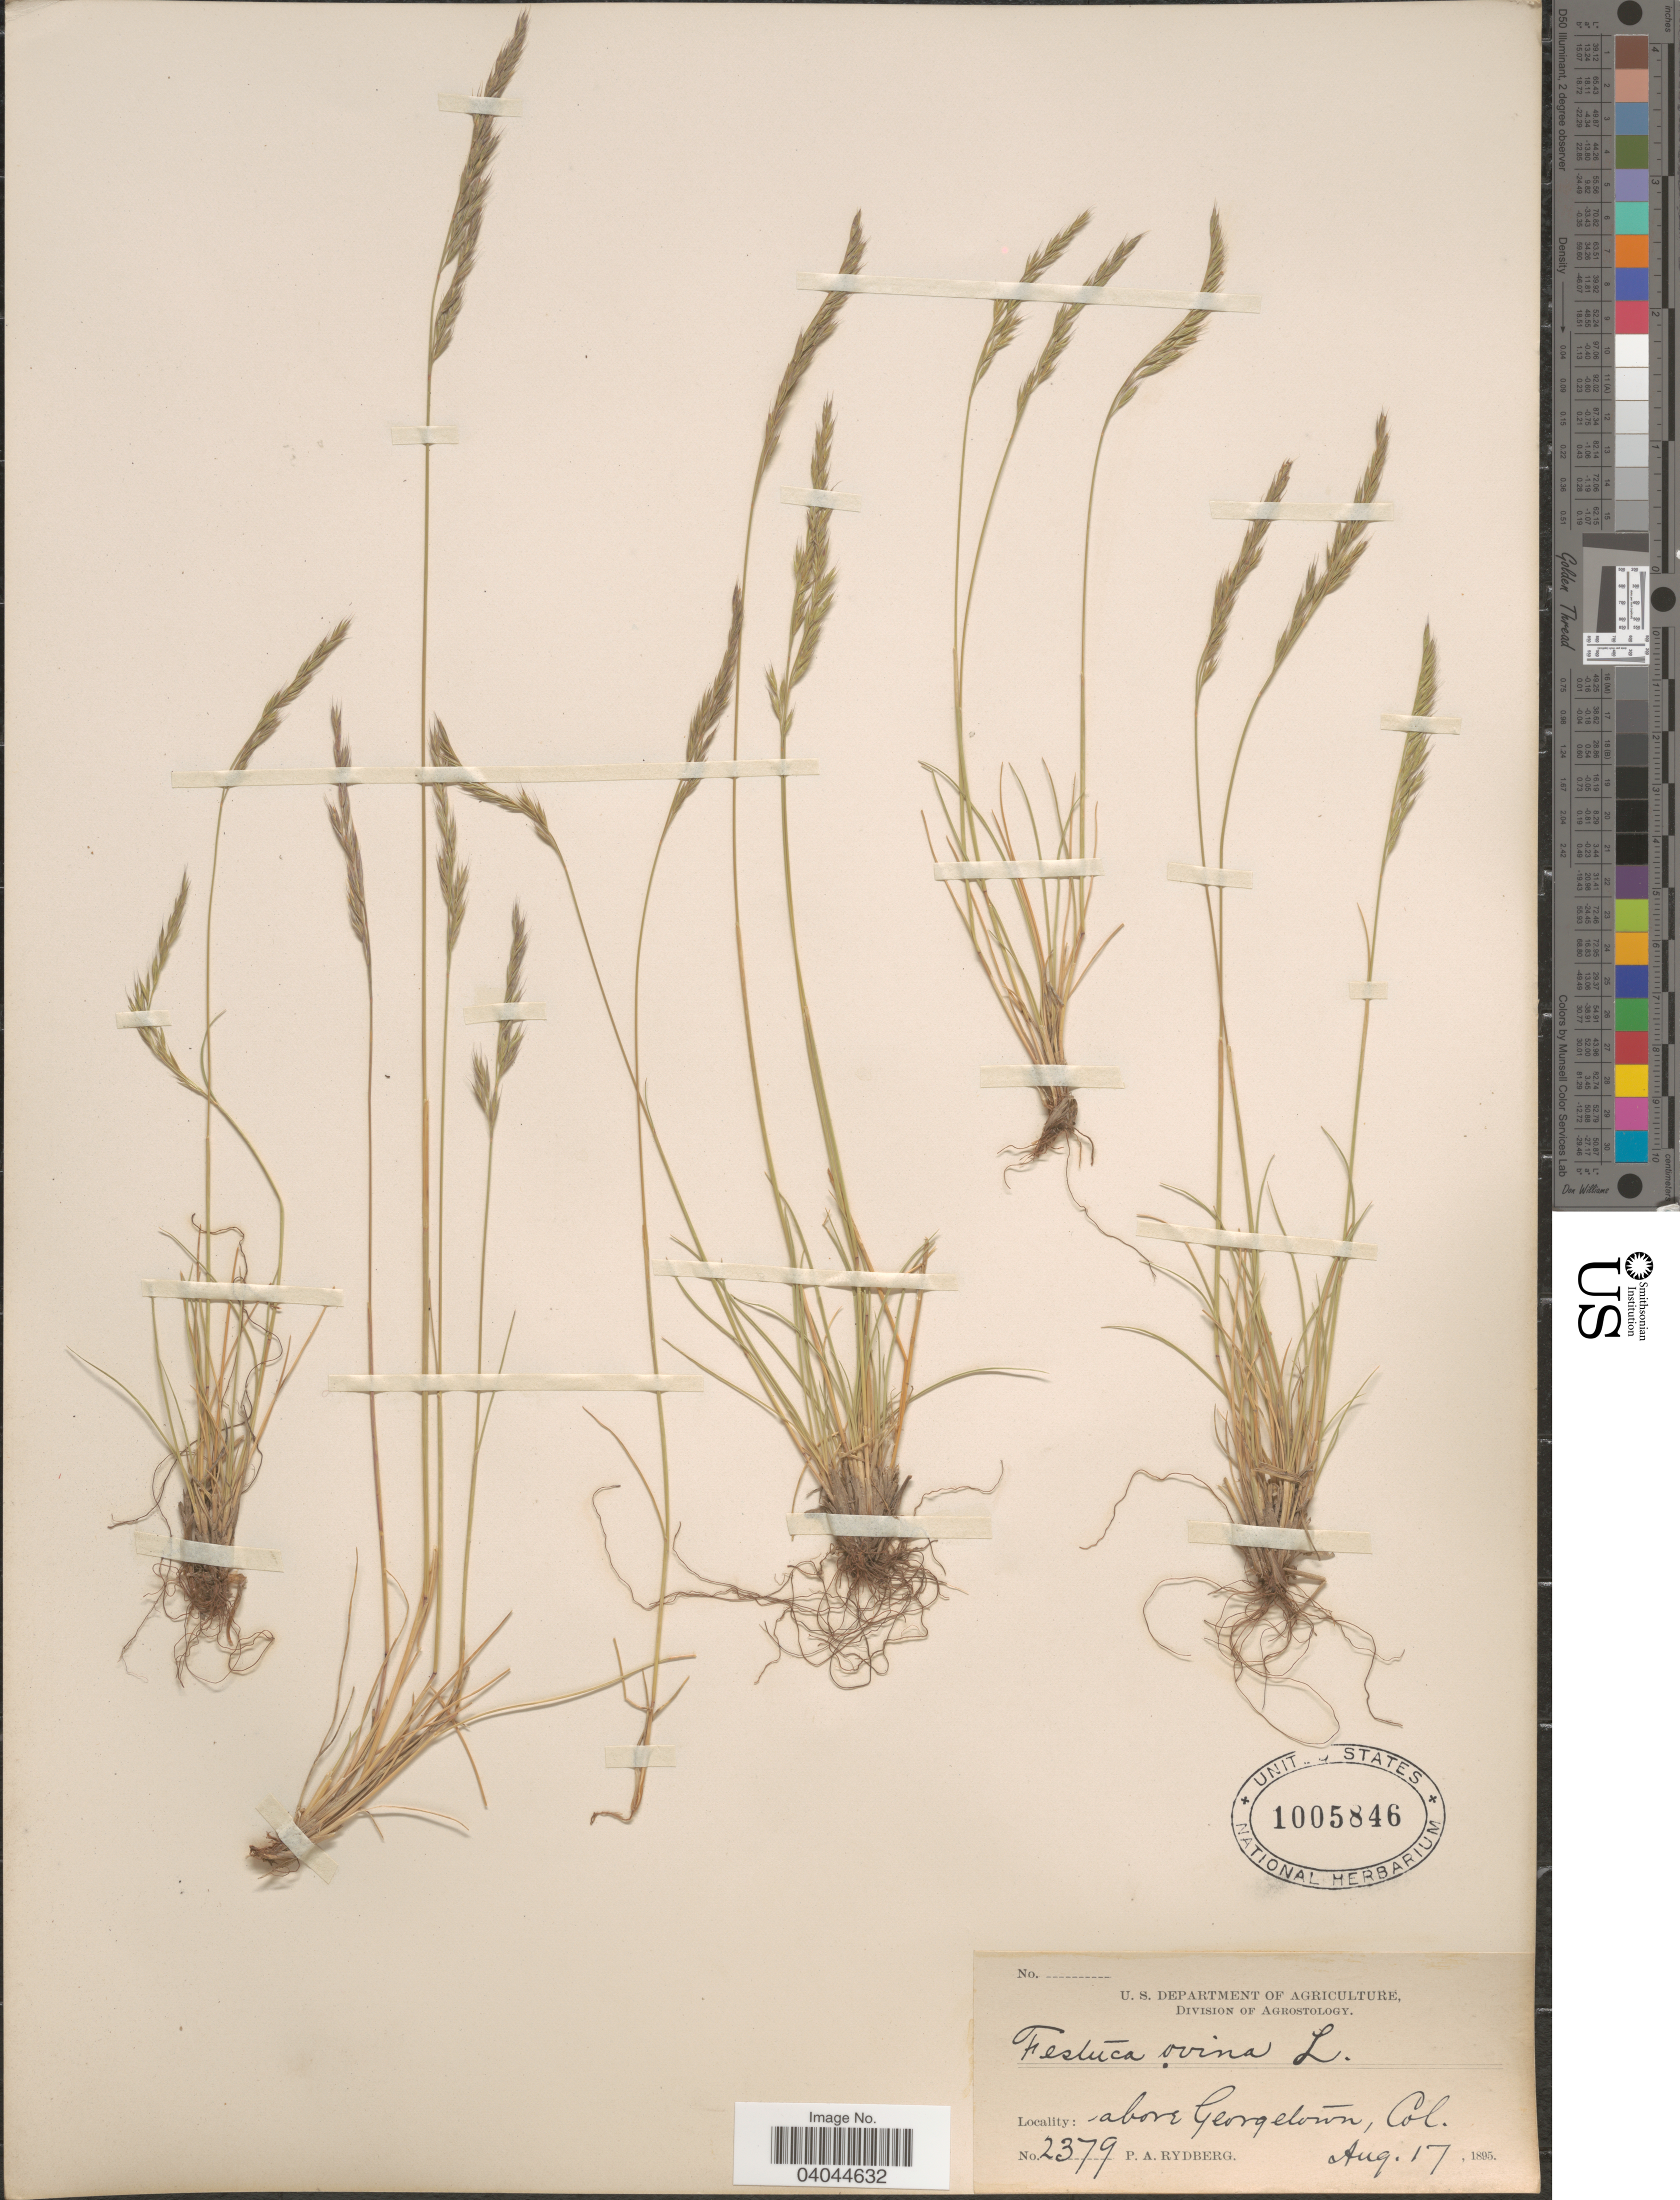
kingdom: Plantae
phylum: Tracheophyta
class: Liliopsida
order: Poales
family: Poaceae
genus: Festuca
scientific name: Festuca ovina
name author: L.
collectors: P. A. Rydberg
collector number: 2379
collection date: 1895-08-17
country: United States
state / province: Colorado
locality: Above Georgetown.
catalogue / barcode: US 1005846